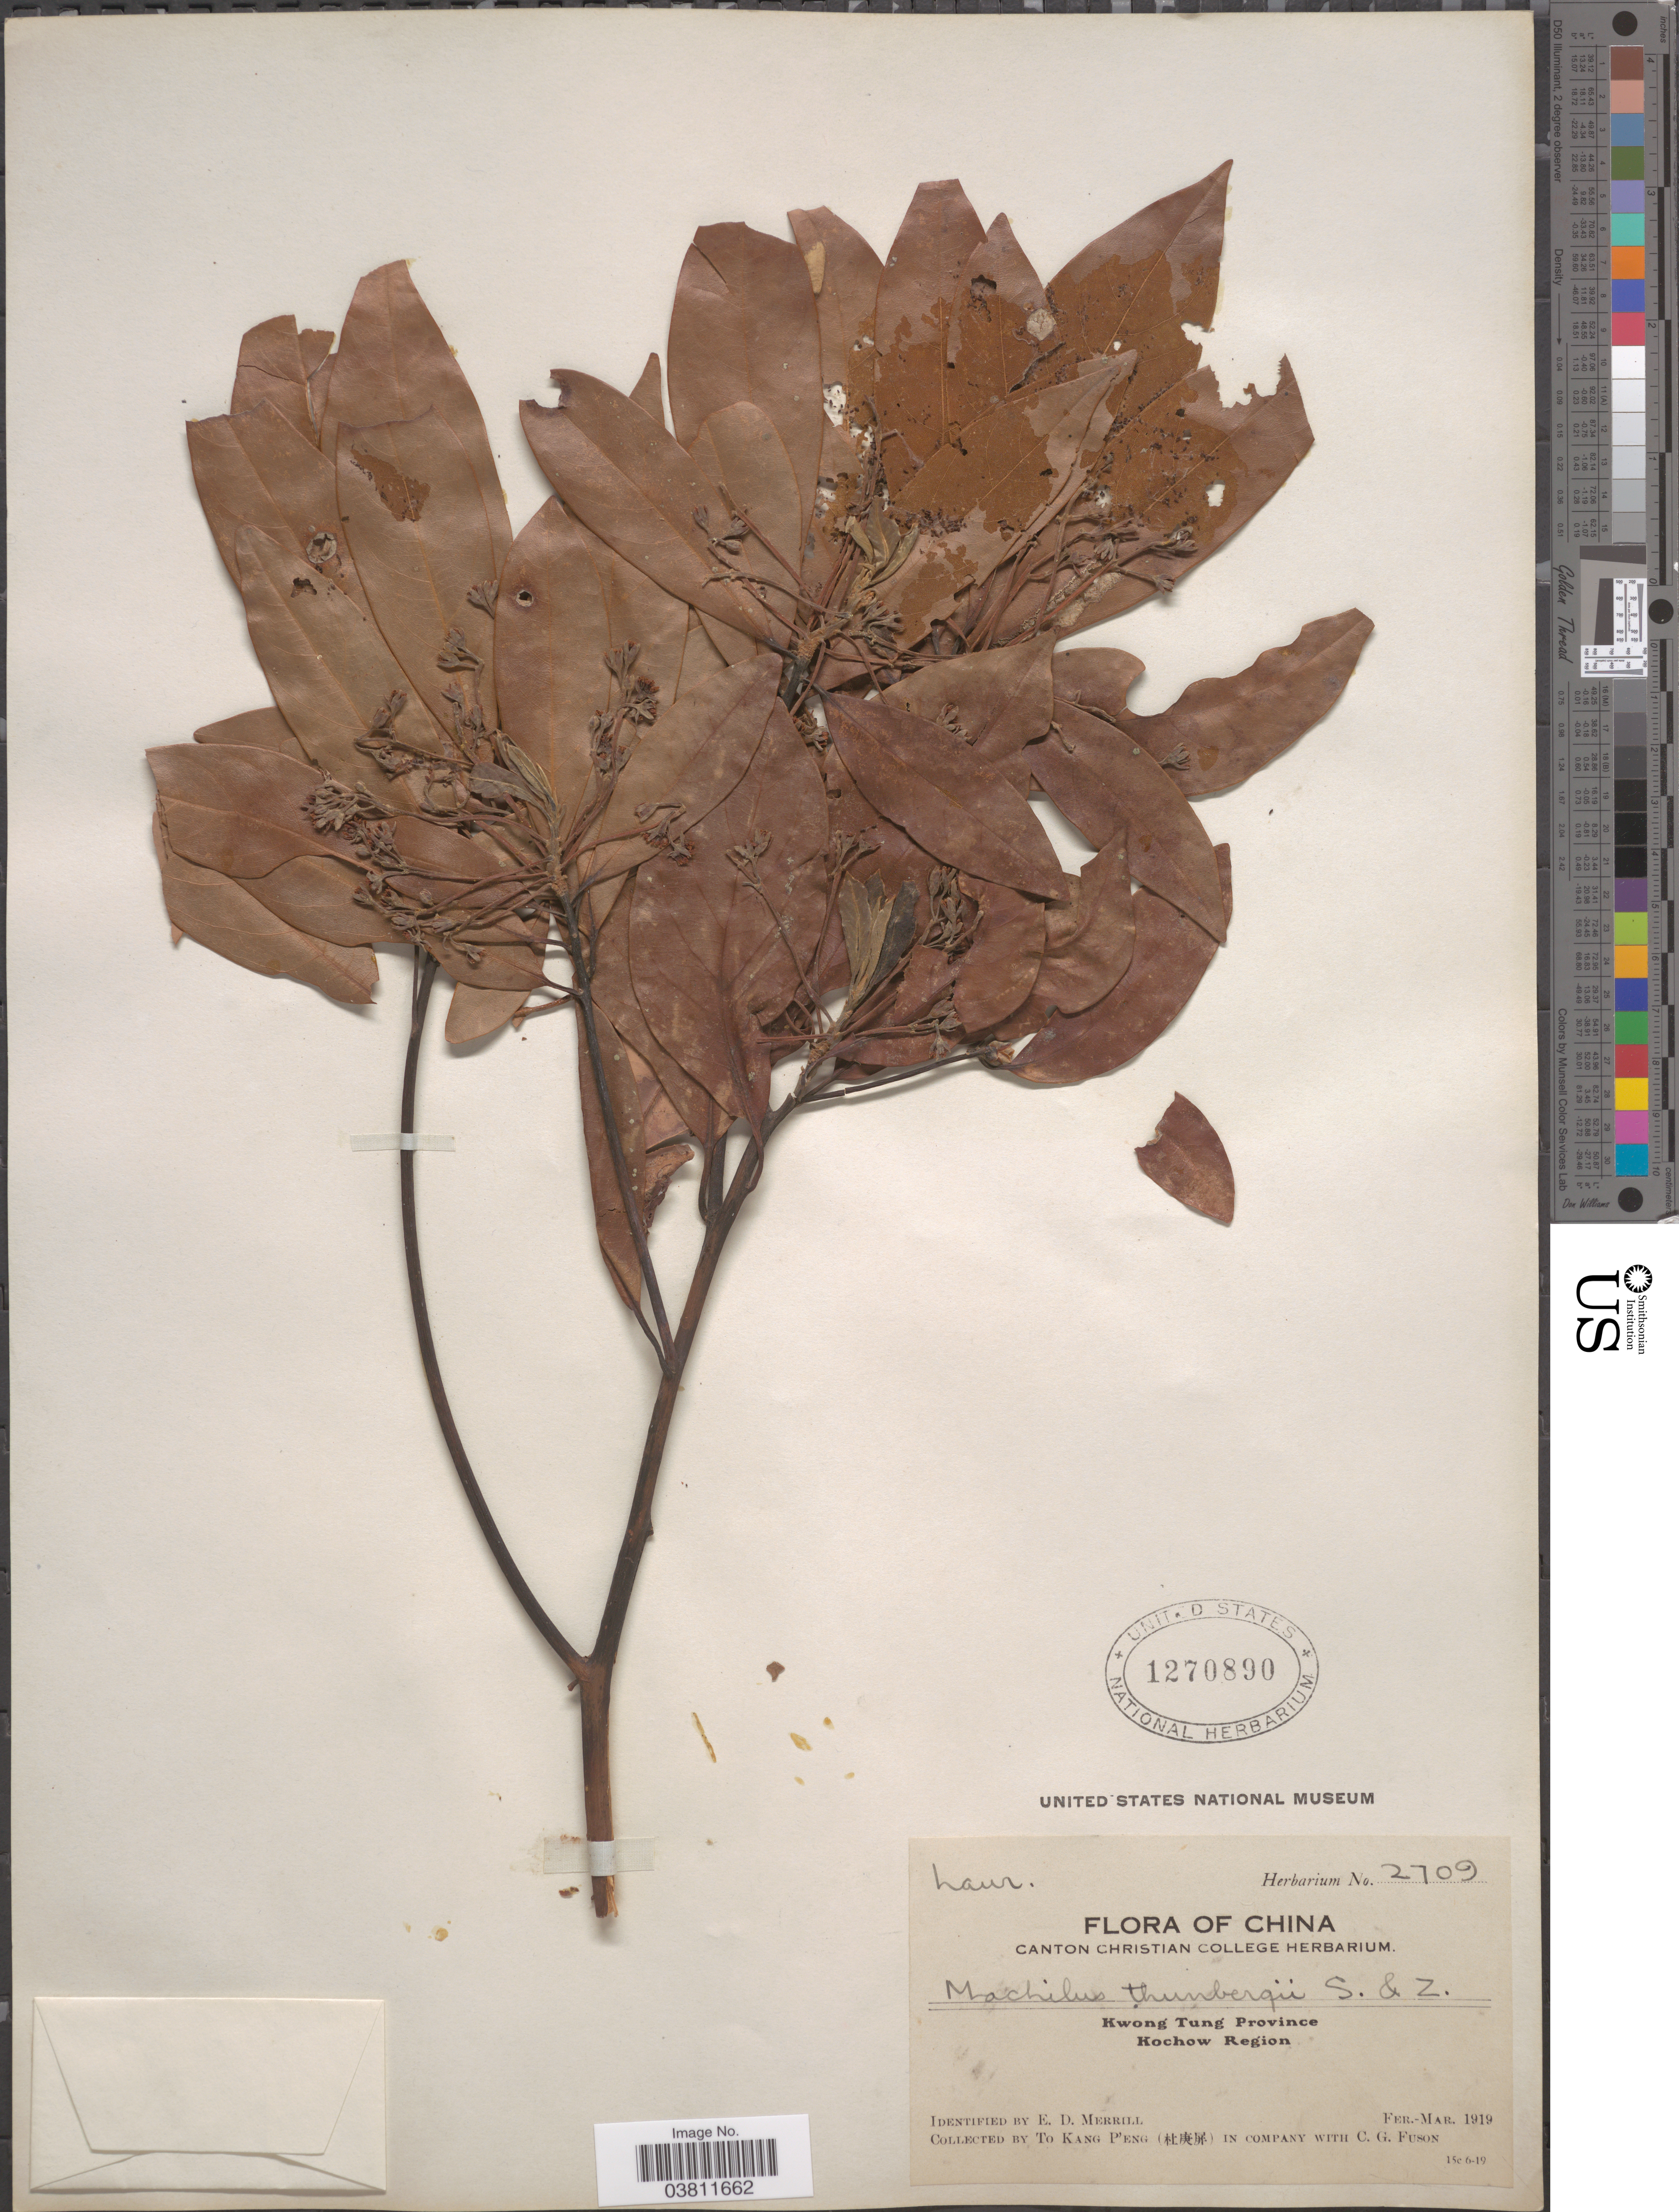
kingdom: Plantae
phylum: Tracheophyta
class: Magnoliopsida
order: Laurales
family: Lauraceae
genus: Machilus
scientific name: Machilus thunbergii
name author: Siebold & Zucc.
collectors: T. K. Peng & C. Fuson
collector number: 2709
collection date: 1919-02/1919-03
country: China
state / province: Guangdong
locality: Kwong Tung Province. Kochow Region.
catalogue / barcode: US 1270890